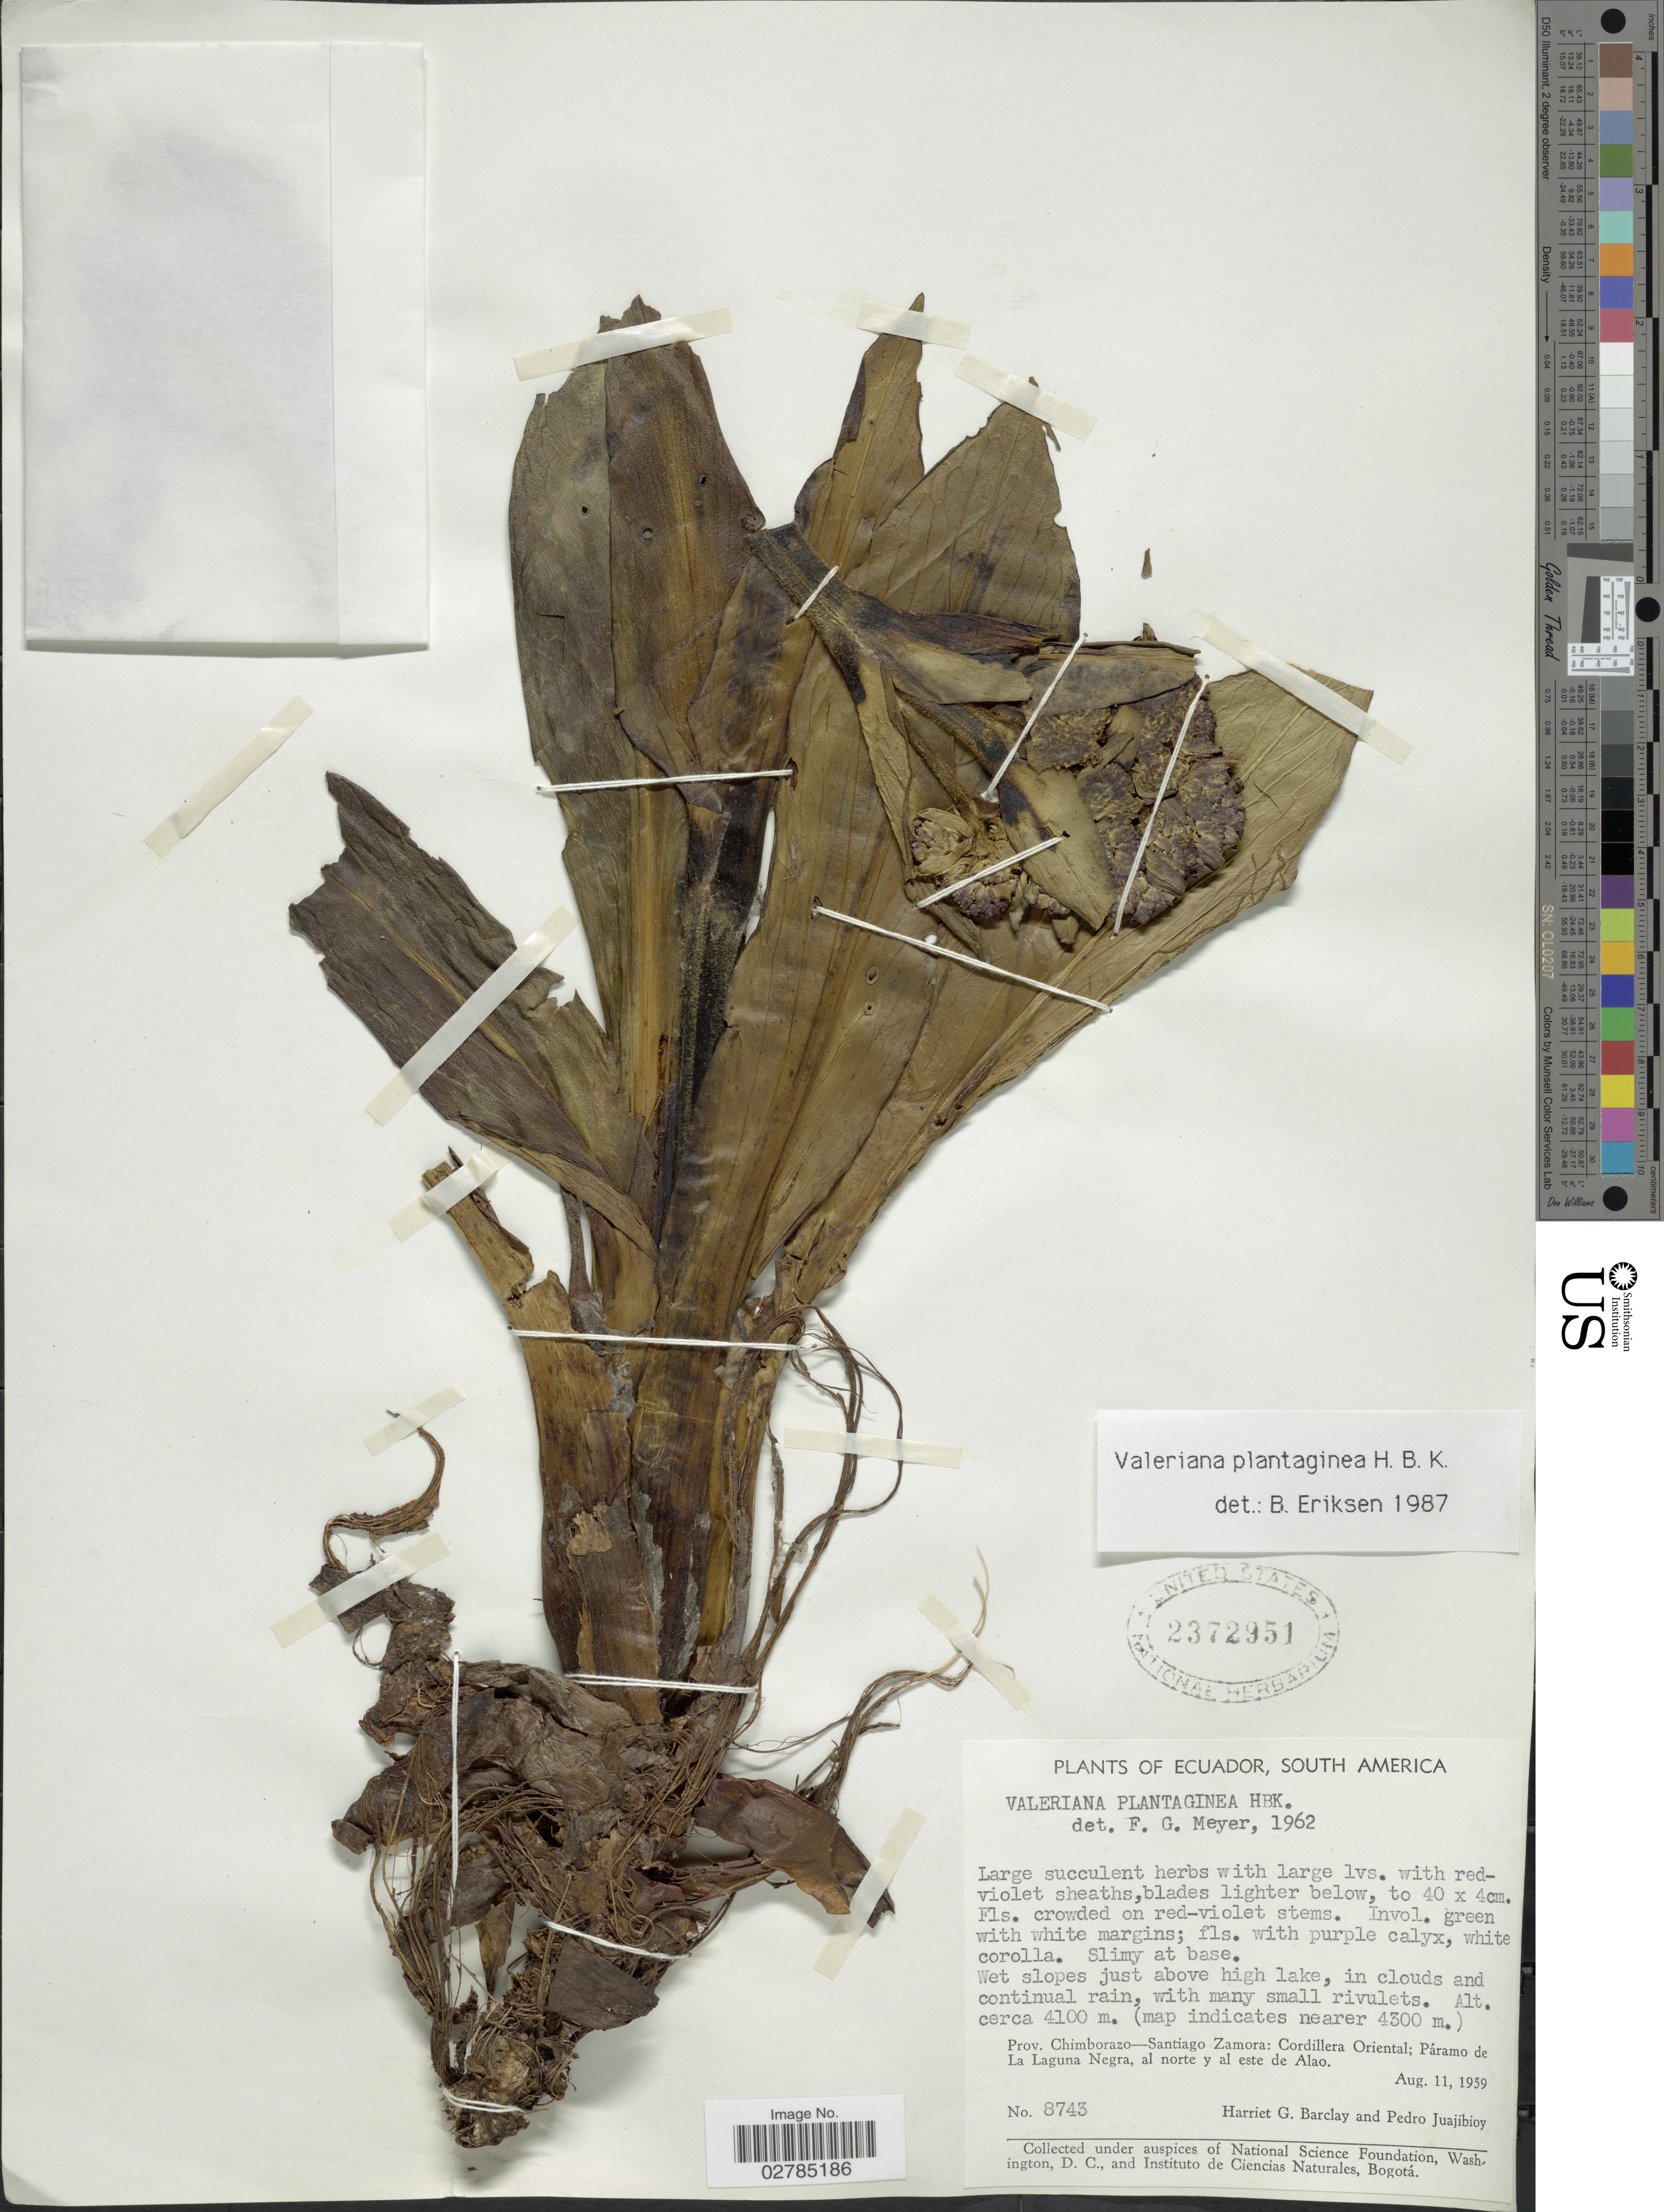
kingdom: Plantae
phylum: Tracheophyta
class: Magnoliopsida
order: Dipsacales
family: Caprifoliaceae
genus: Valeriana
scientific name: Valeriana plantaginea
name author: Kunth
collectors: H. G. Barclay & P. Juajibioy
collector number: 8743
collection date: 1959-08-11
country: Ecuador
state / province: Chimborazo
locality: Santiago Zamora: Cordillera Oriental; Páramo de La Laguna Negra, al norte y al este de Alao.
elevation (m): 4100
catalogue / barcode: US 2372951